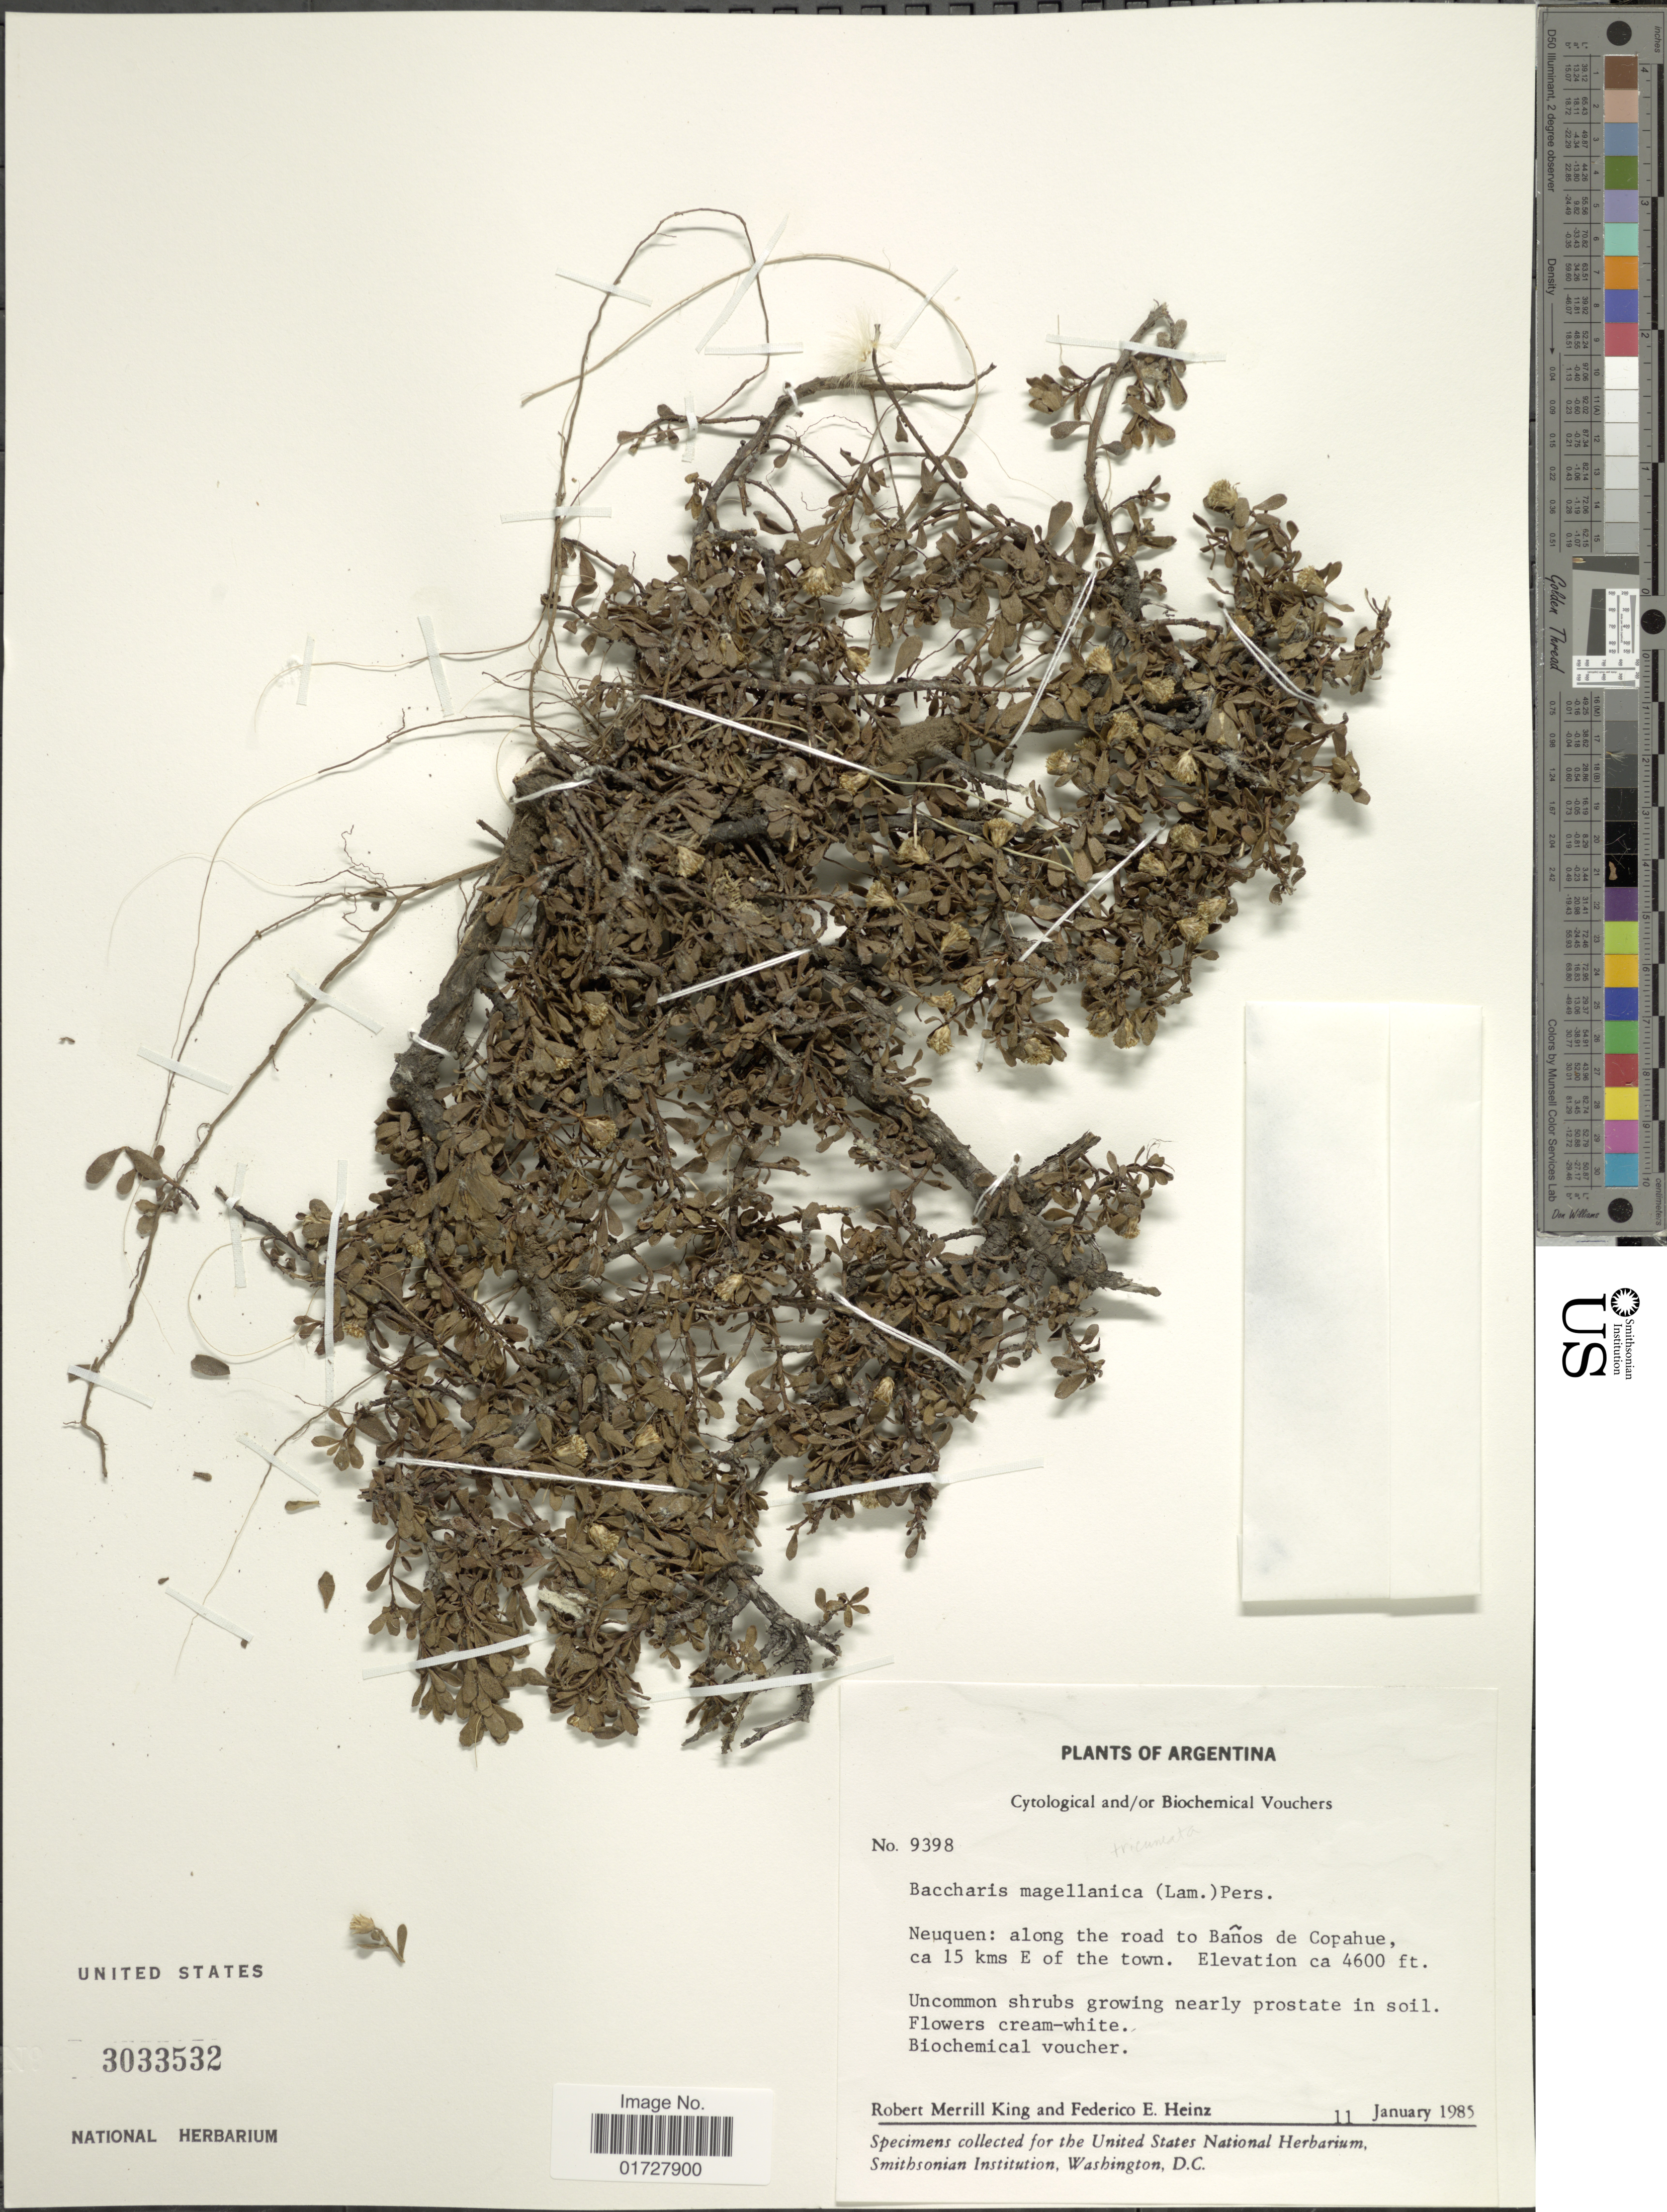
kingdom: Plantae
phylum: Tracheophyta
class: Magnoliopsida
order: Asterales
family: Asteraceae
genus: Baccharis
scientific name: Baccharis tricuneata var. magellanica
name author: (Lam.) Cuatrec.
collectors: R. M. King & F. Heinz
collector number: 9398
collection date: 1985-01-11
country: Argentina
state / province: Neuquen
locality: Along the road to Banos de Copahue, ca 15 kms E of the town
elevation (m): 1402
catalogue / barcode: US 3033532